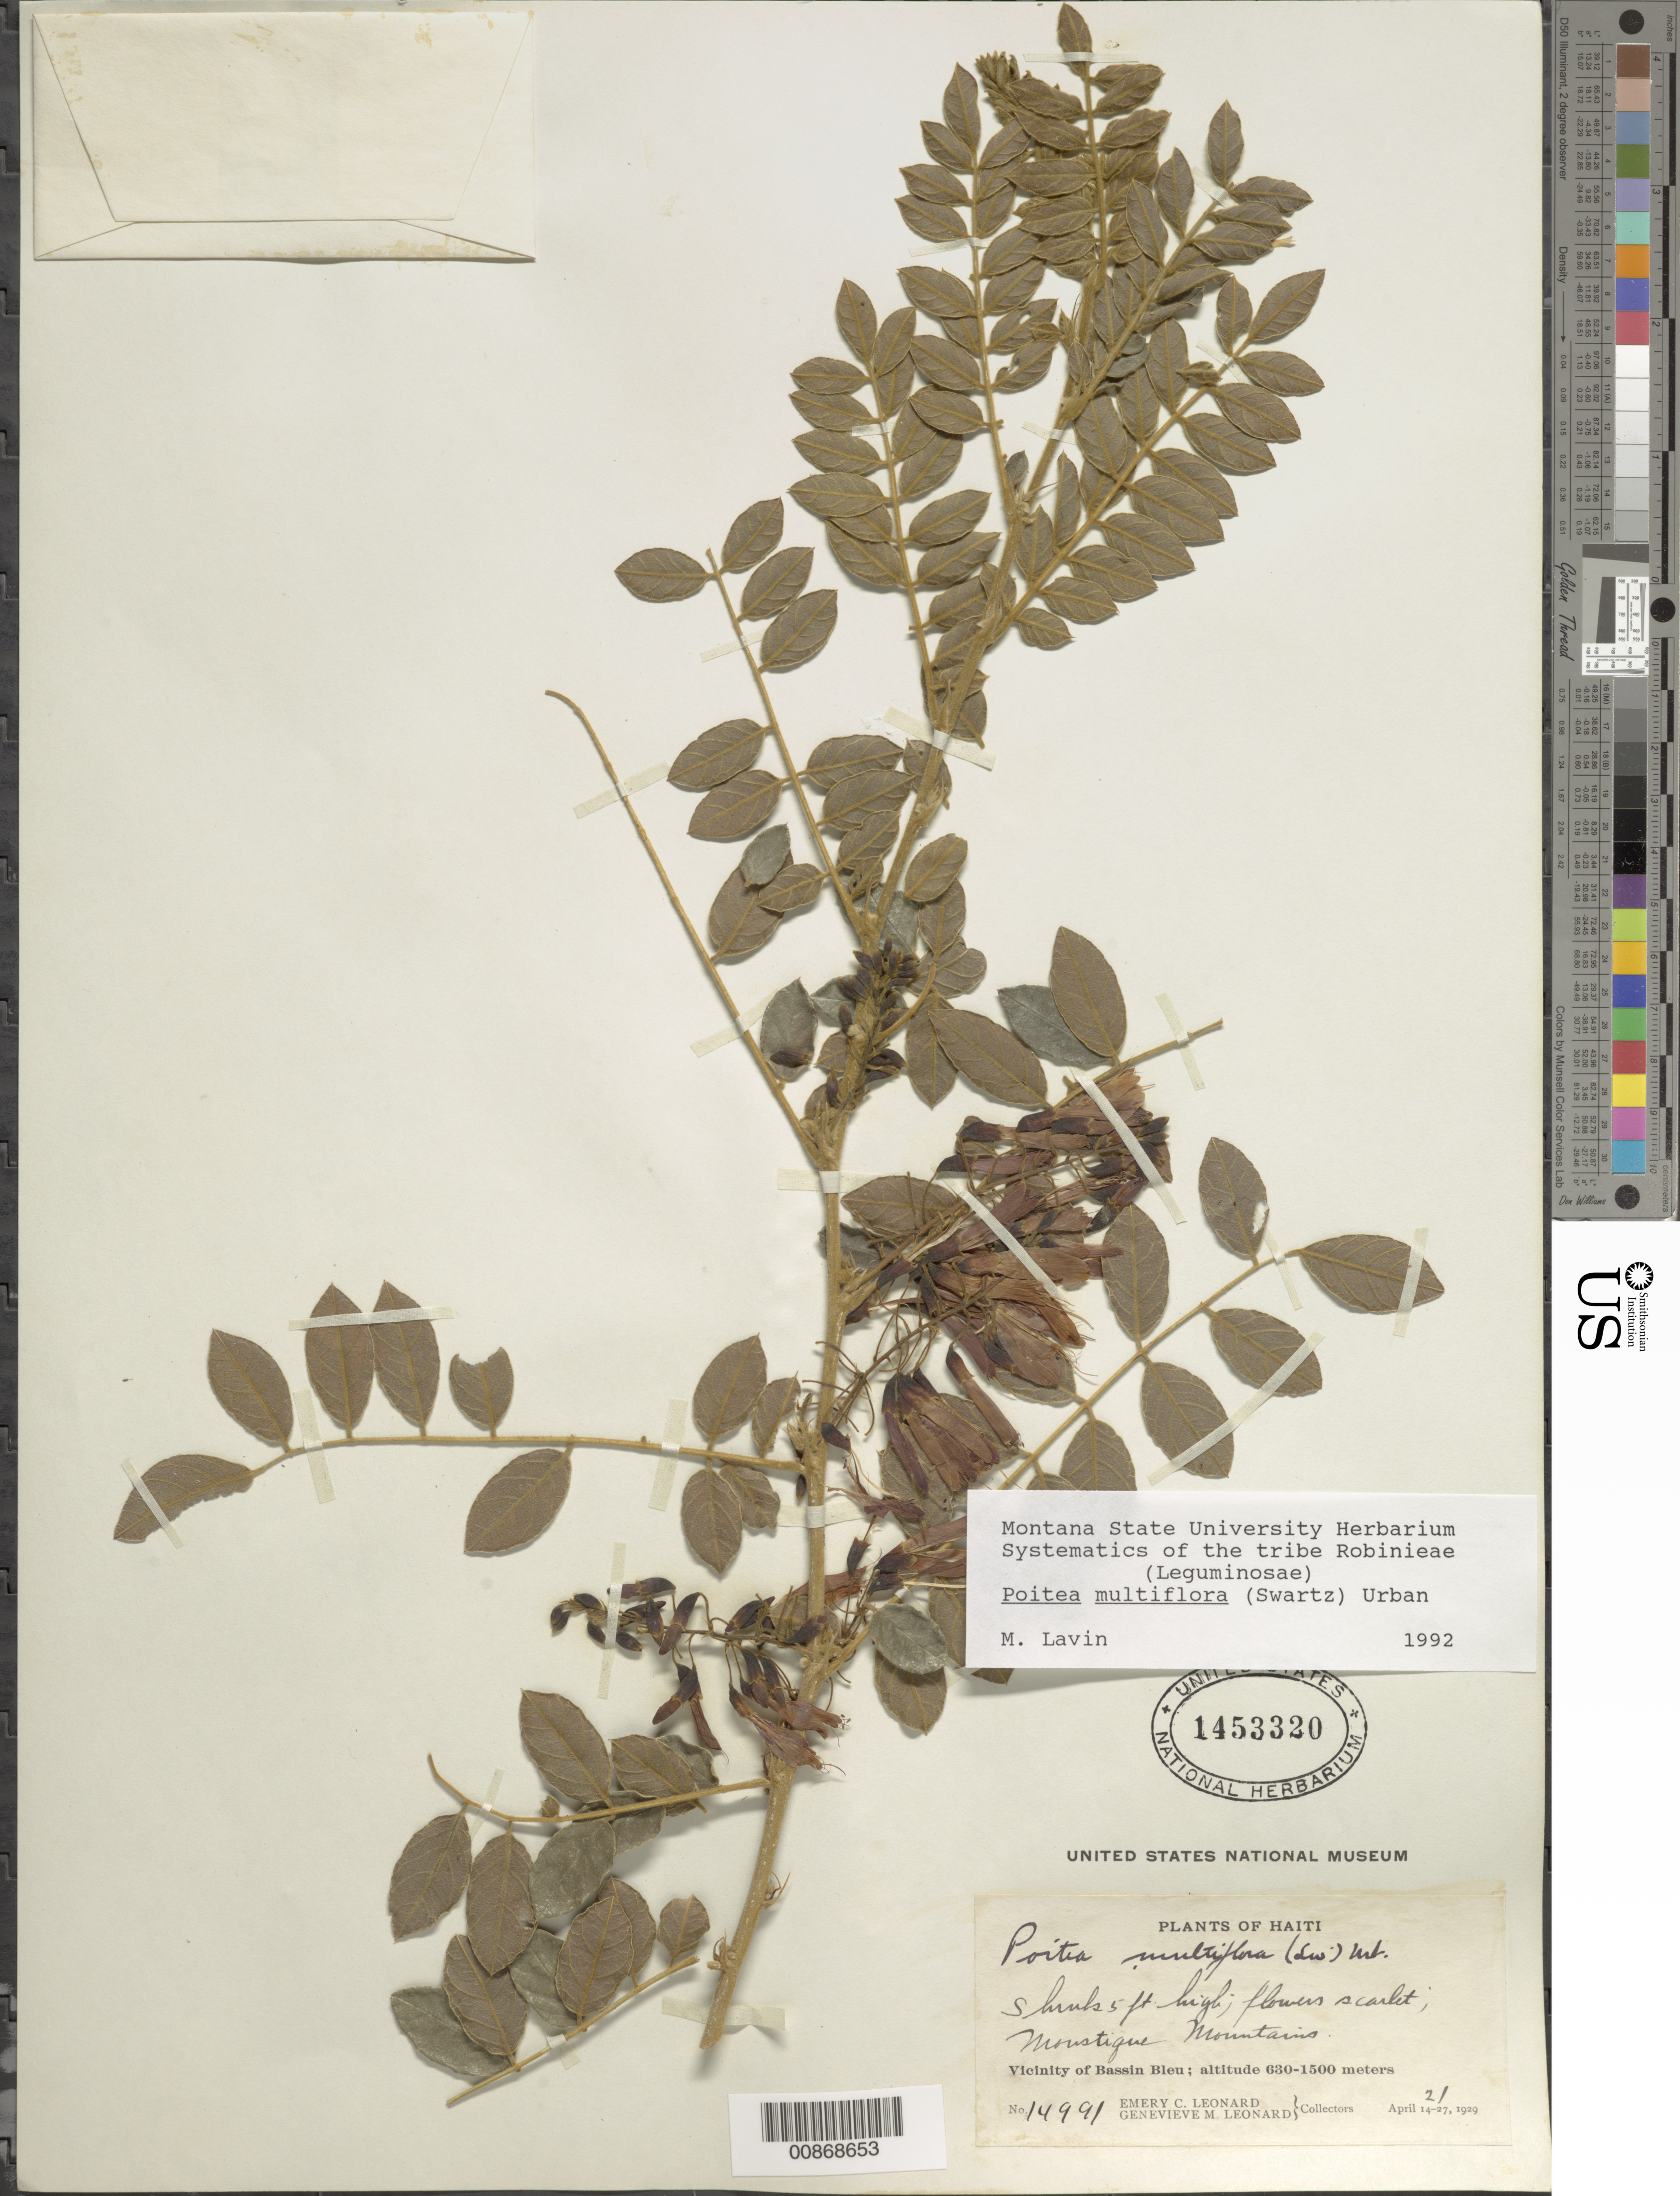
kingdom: Plantae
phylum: Tracheophyta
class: Magnoliopsida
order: Fabales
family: Fabaceae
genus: Poitea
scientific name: Poitea multiflora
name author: (Sw.) Urb.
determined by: Lavin, M.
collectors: E. C. Leonard & G. M. Leonard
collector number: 14991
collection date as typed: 21 Apr 1929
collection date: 1929-04-21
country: Haiti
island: Hispaniola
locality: Vicinity of Bassin Bleu. Moustique Mountains.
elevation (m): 630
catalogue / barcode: US 1453320